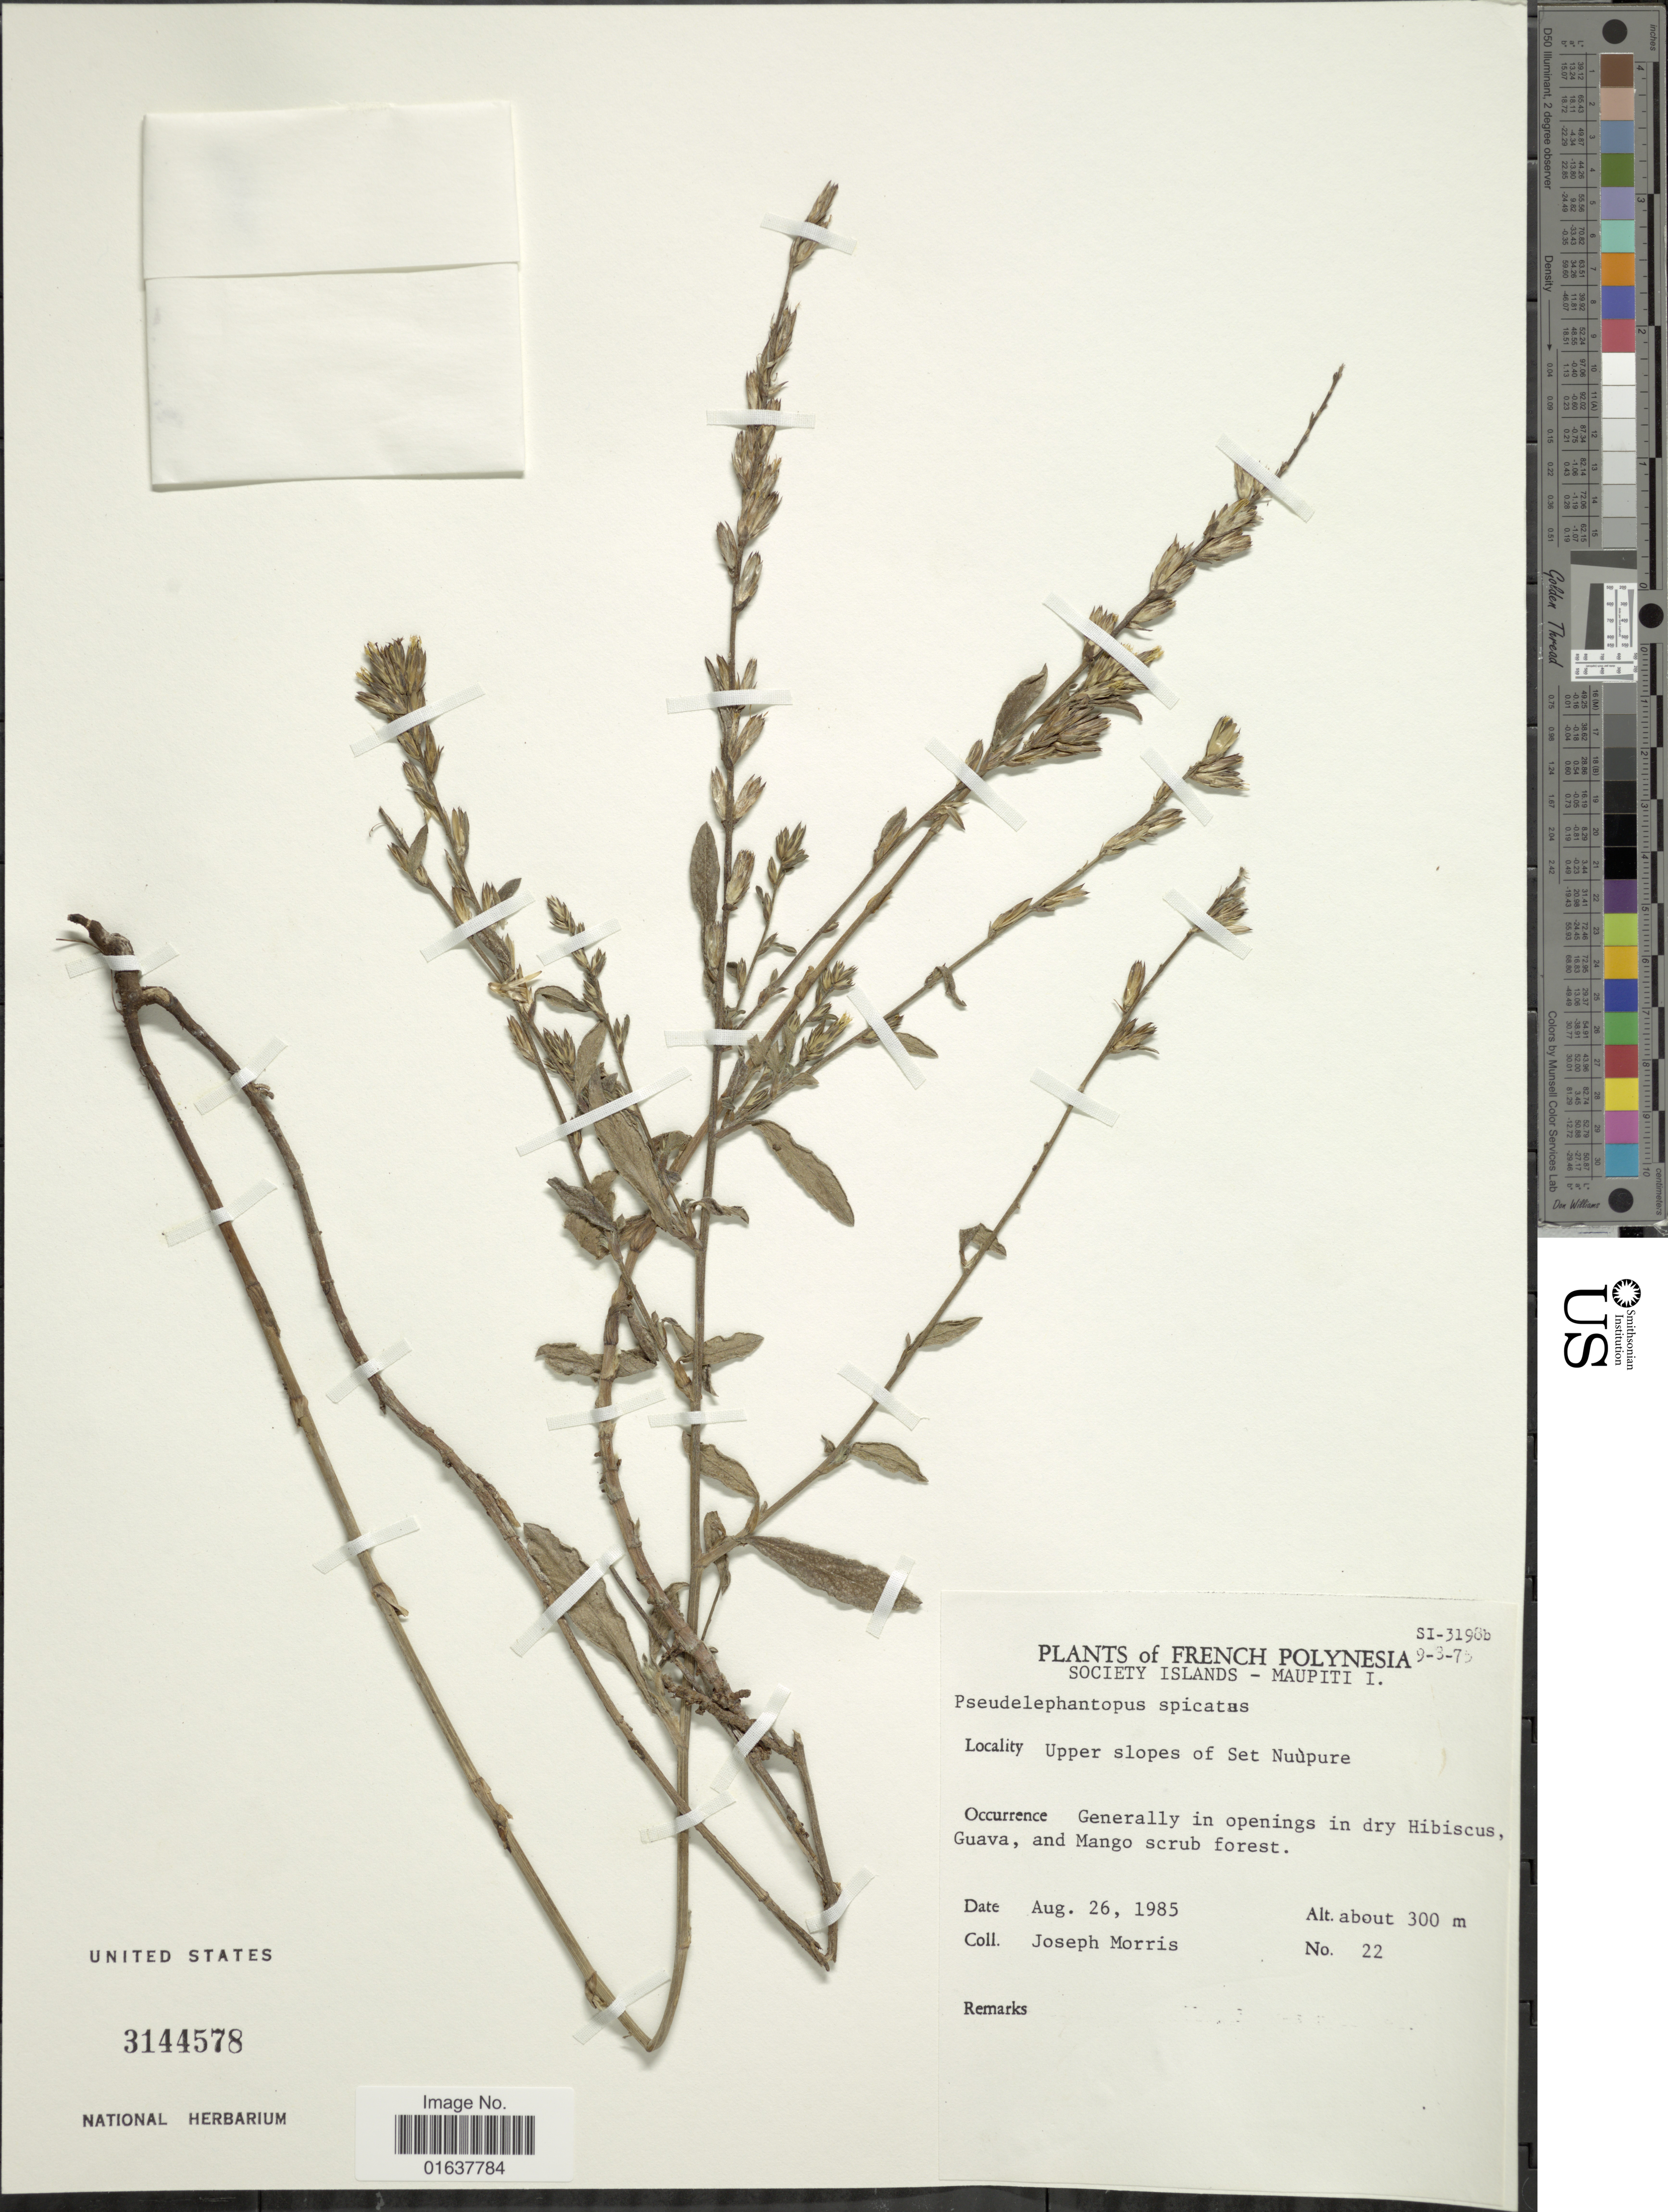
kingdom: Plantae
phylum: Tracheophyta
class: Magnoliopsida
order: Asterales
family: Asteraceae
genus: Pseudelephantopus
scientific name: Pseudelephantopus spicatus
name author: (Juss. ex Aubl.) C.F. Baker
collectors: J. Morris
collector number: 22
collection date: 1985-08-26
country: French Polynesia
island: Maupiti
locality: Society Islands, Maupiti I. Upper slopes of Set Nuupure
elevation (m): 300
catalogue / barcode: US 3144578